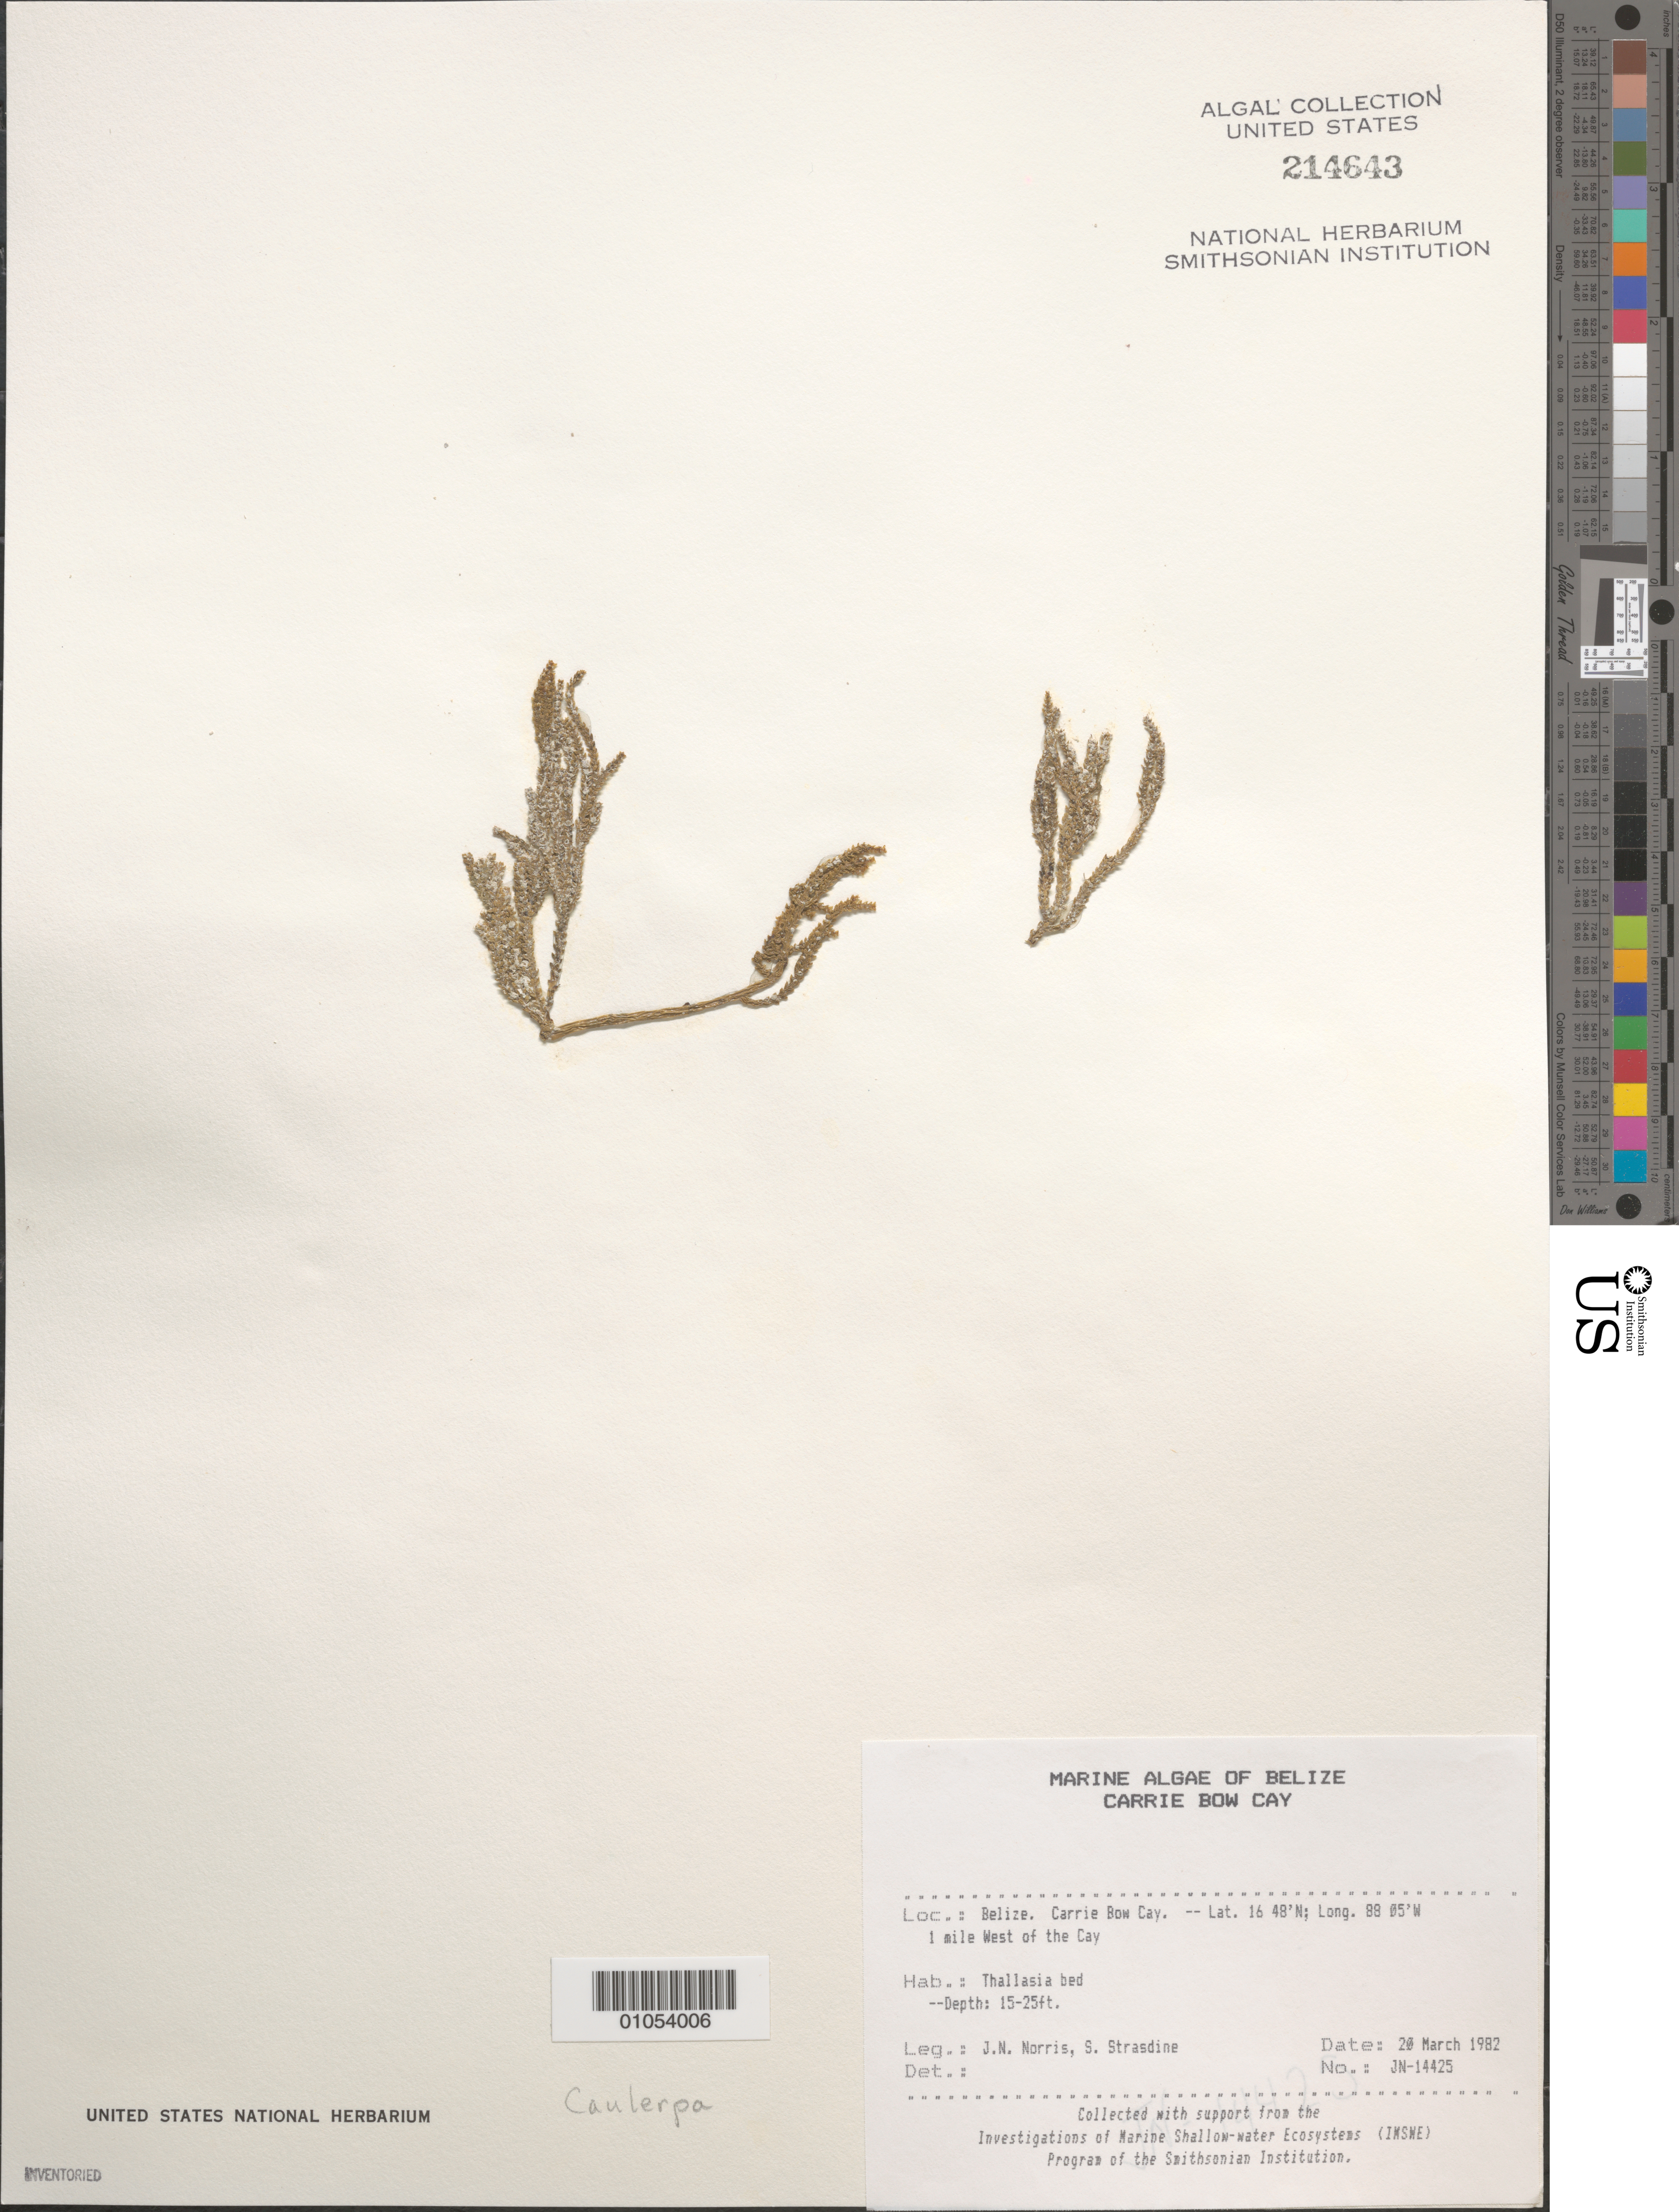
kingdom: Plantae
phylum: Chlorophyta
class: Ulvophyceae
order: Bryopsidales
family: Caulerpaceae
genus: Caulerpa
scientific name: Caulerpa sp.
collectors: J. N. Norris & S. Strasdine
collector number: JN-14425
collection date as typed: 20 Mar 1982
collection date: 1982-03-20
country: Belize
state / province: Stann Creek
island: Carrie Bow Cay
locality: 1 mile west of the cay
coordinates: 16 48'N, 88 05'W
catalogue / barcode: US 214643